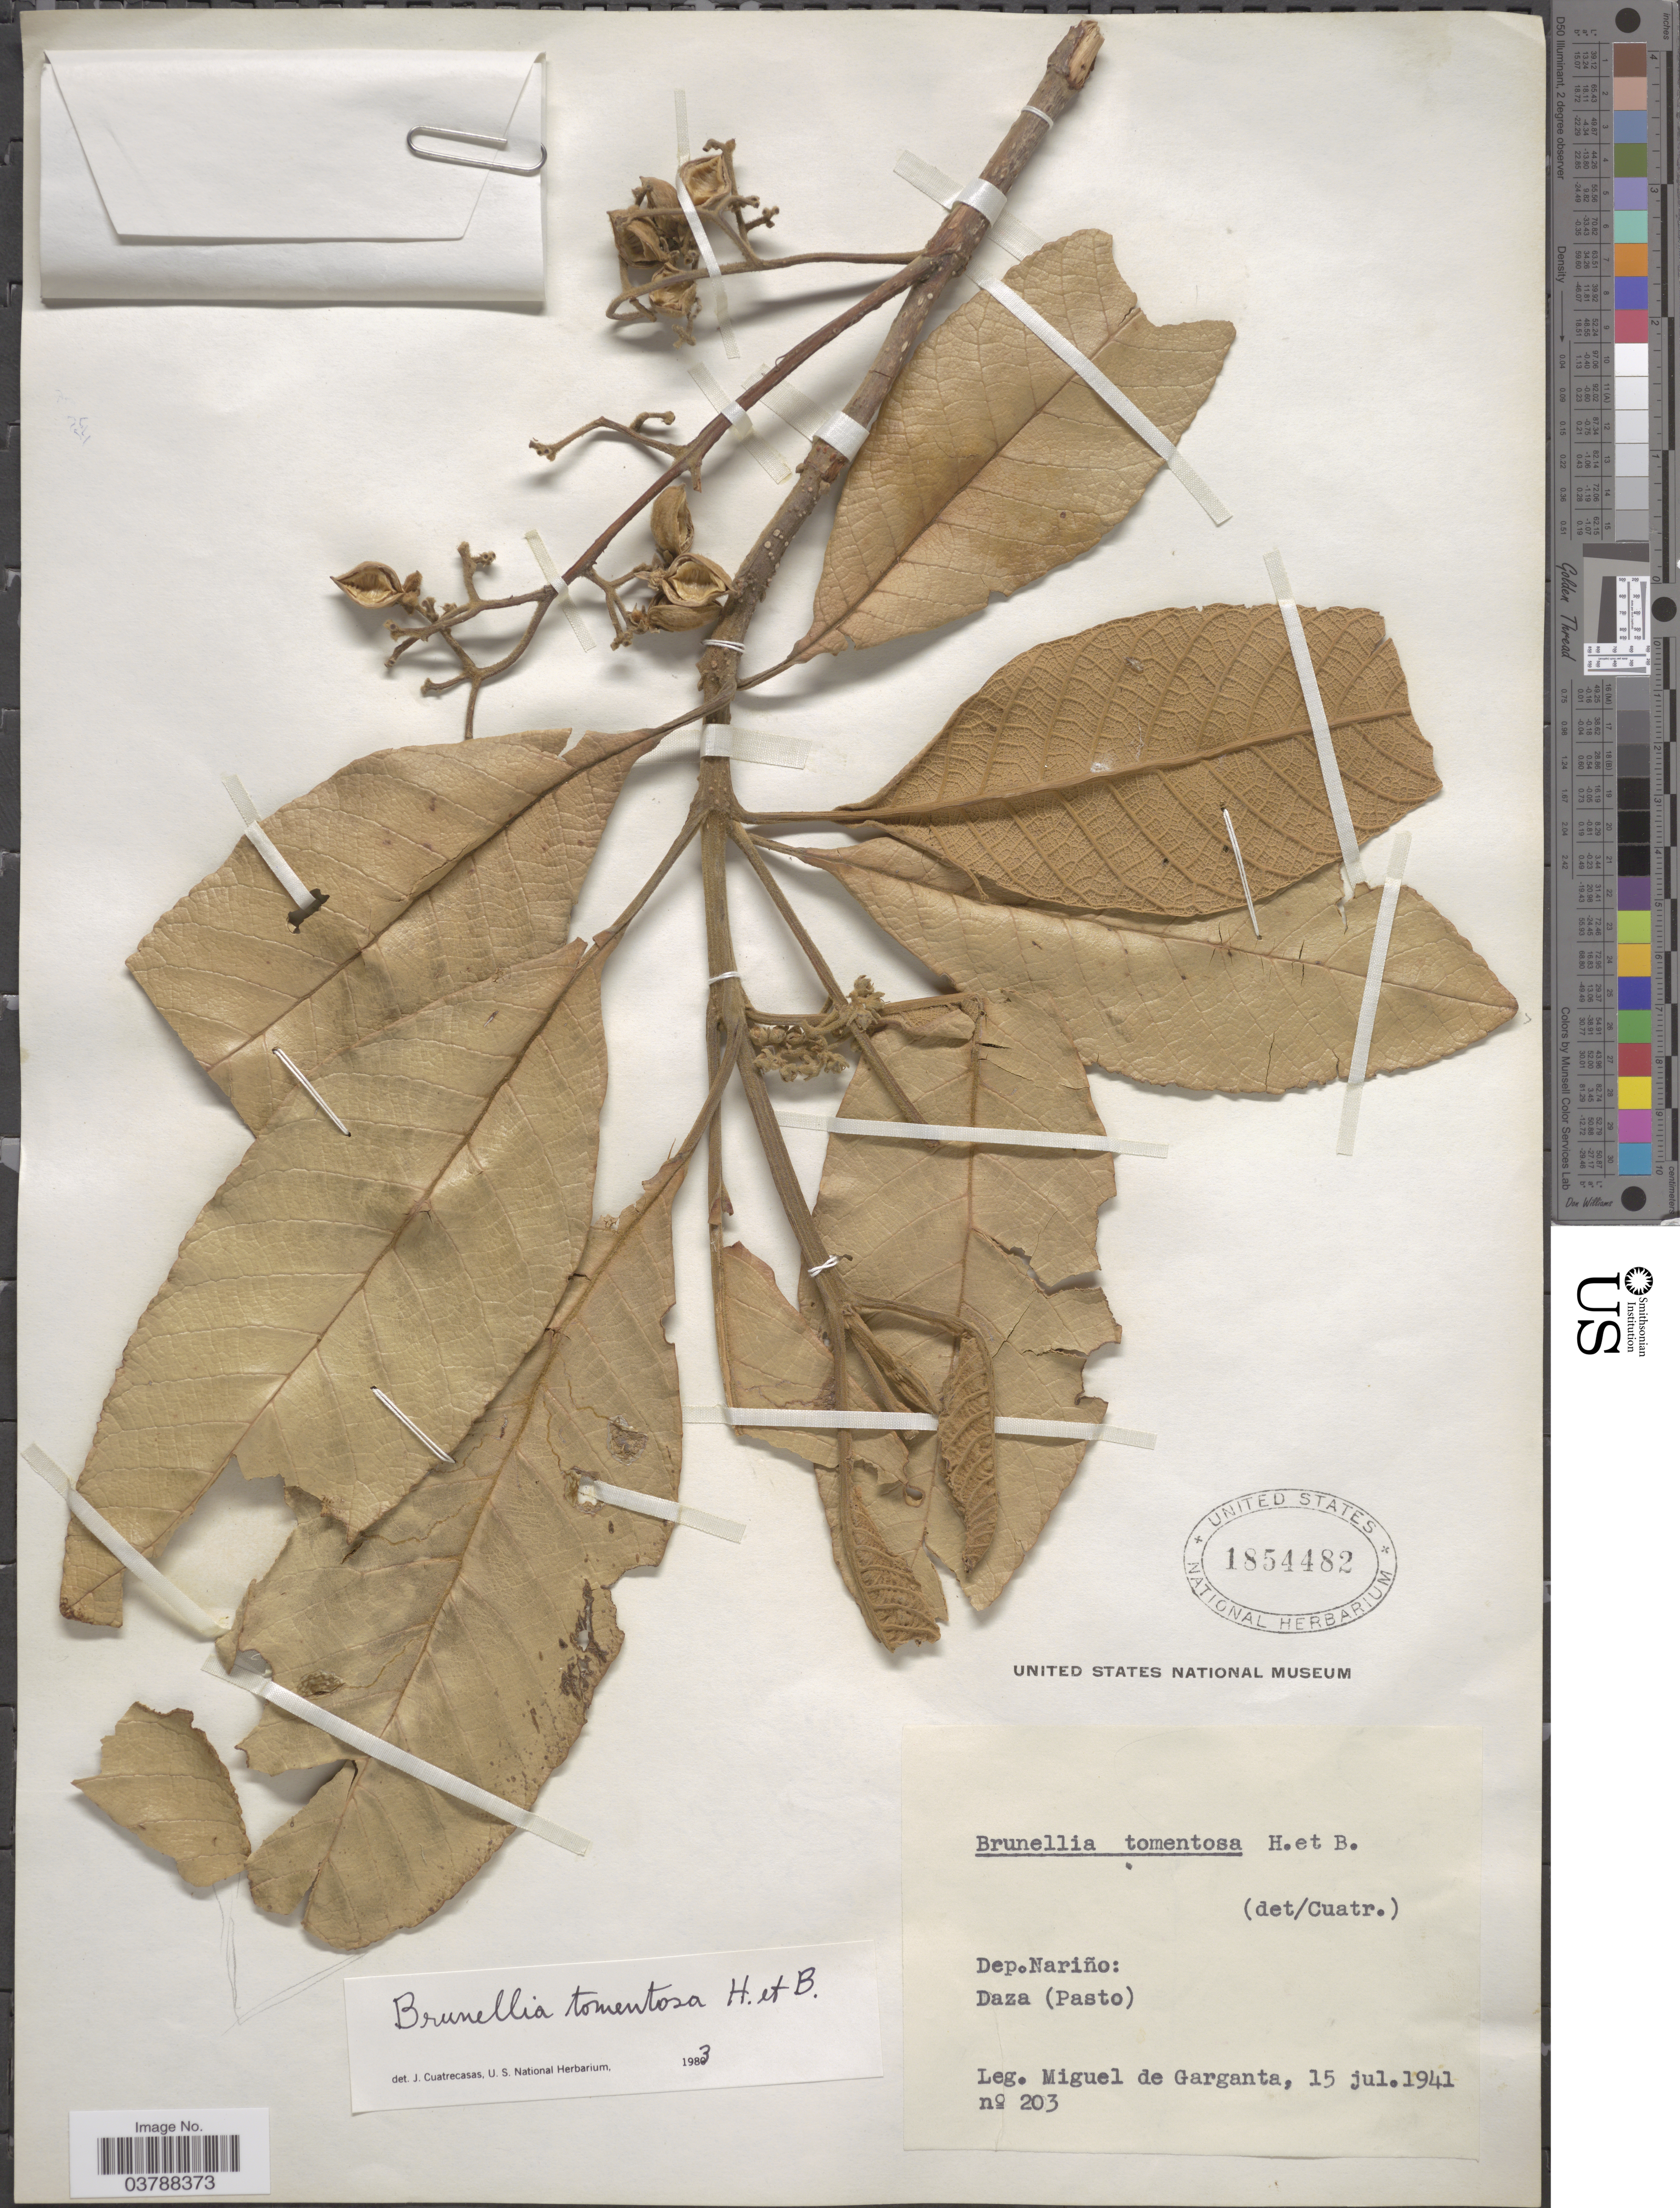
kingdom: Plantae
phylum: Tracheophyta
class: Magnoliopsida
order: Oxalidales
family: Brunelliaceae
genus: Brunellia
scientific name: Brunellia tomentosa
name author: Humb. & Bonpl.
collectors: M. Garganta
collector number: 203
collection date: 1941-07-15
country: Colombia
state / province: Nariño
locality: Dep.Nariño: Daza (Pasto).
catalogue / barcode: US 1854482